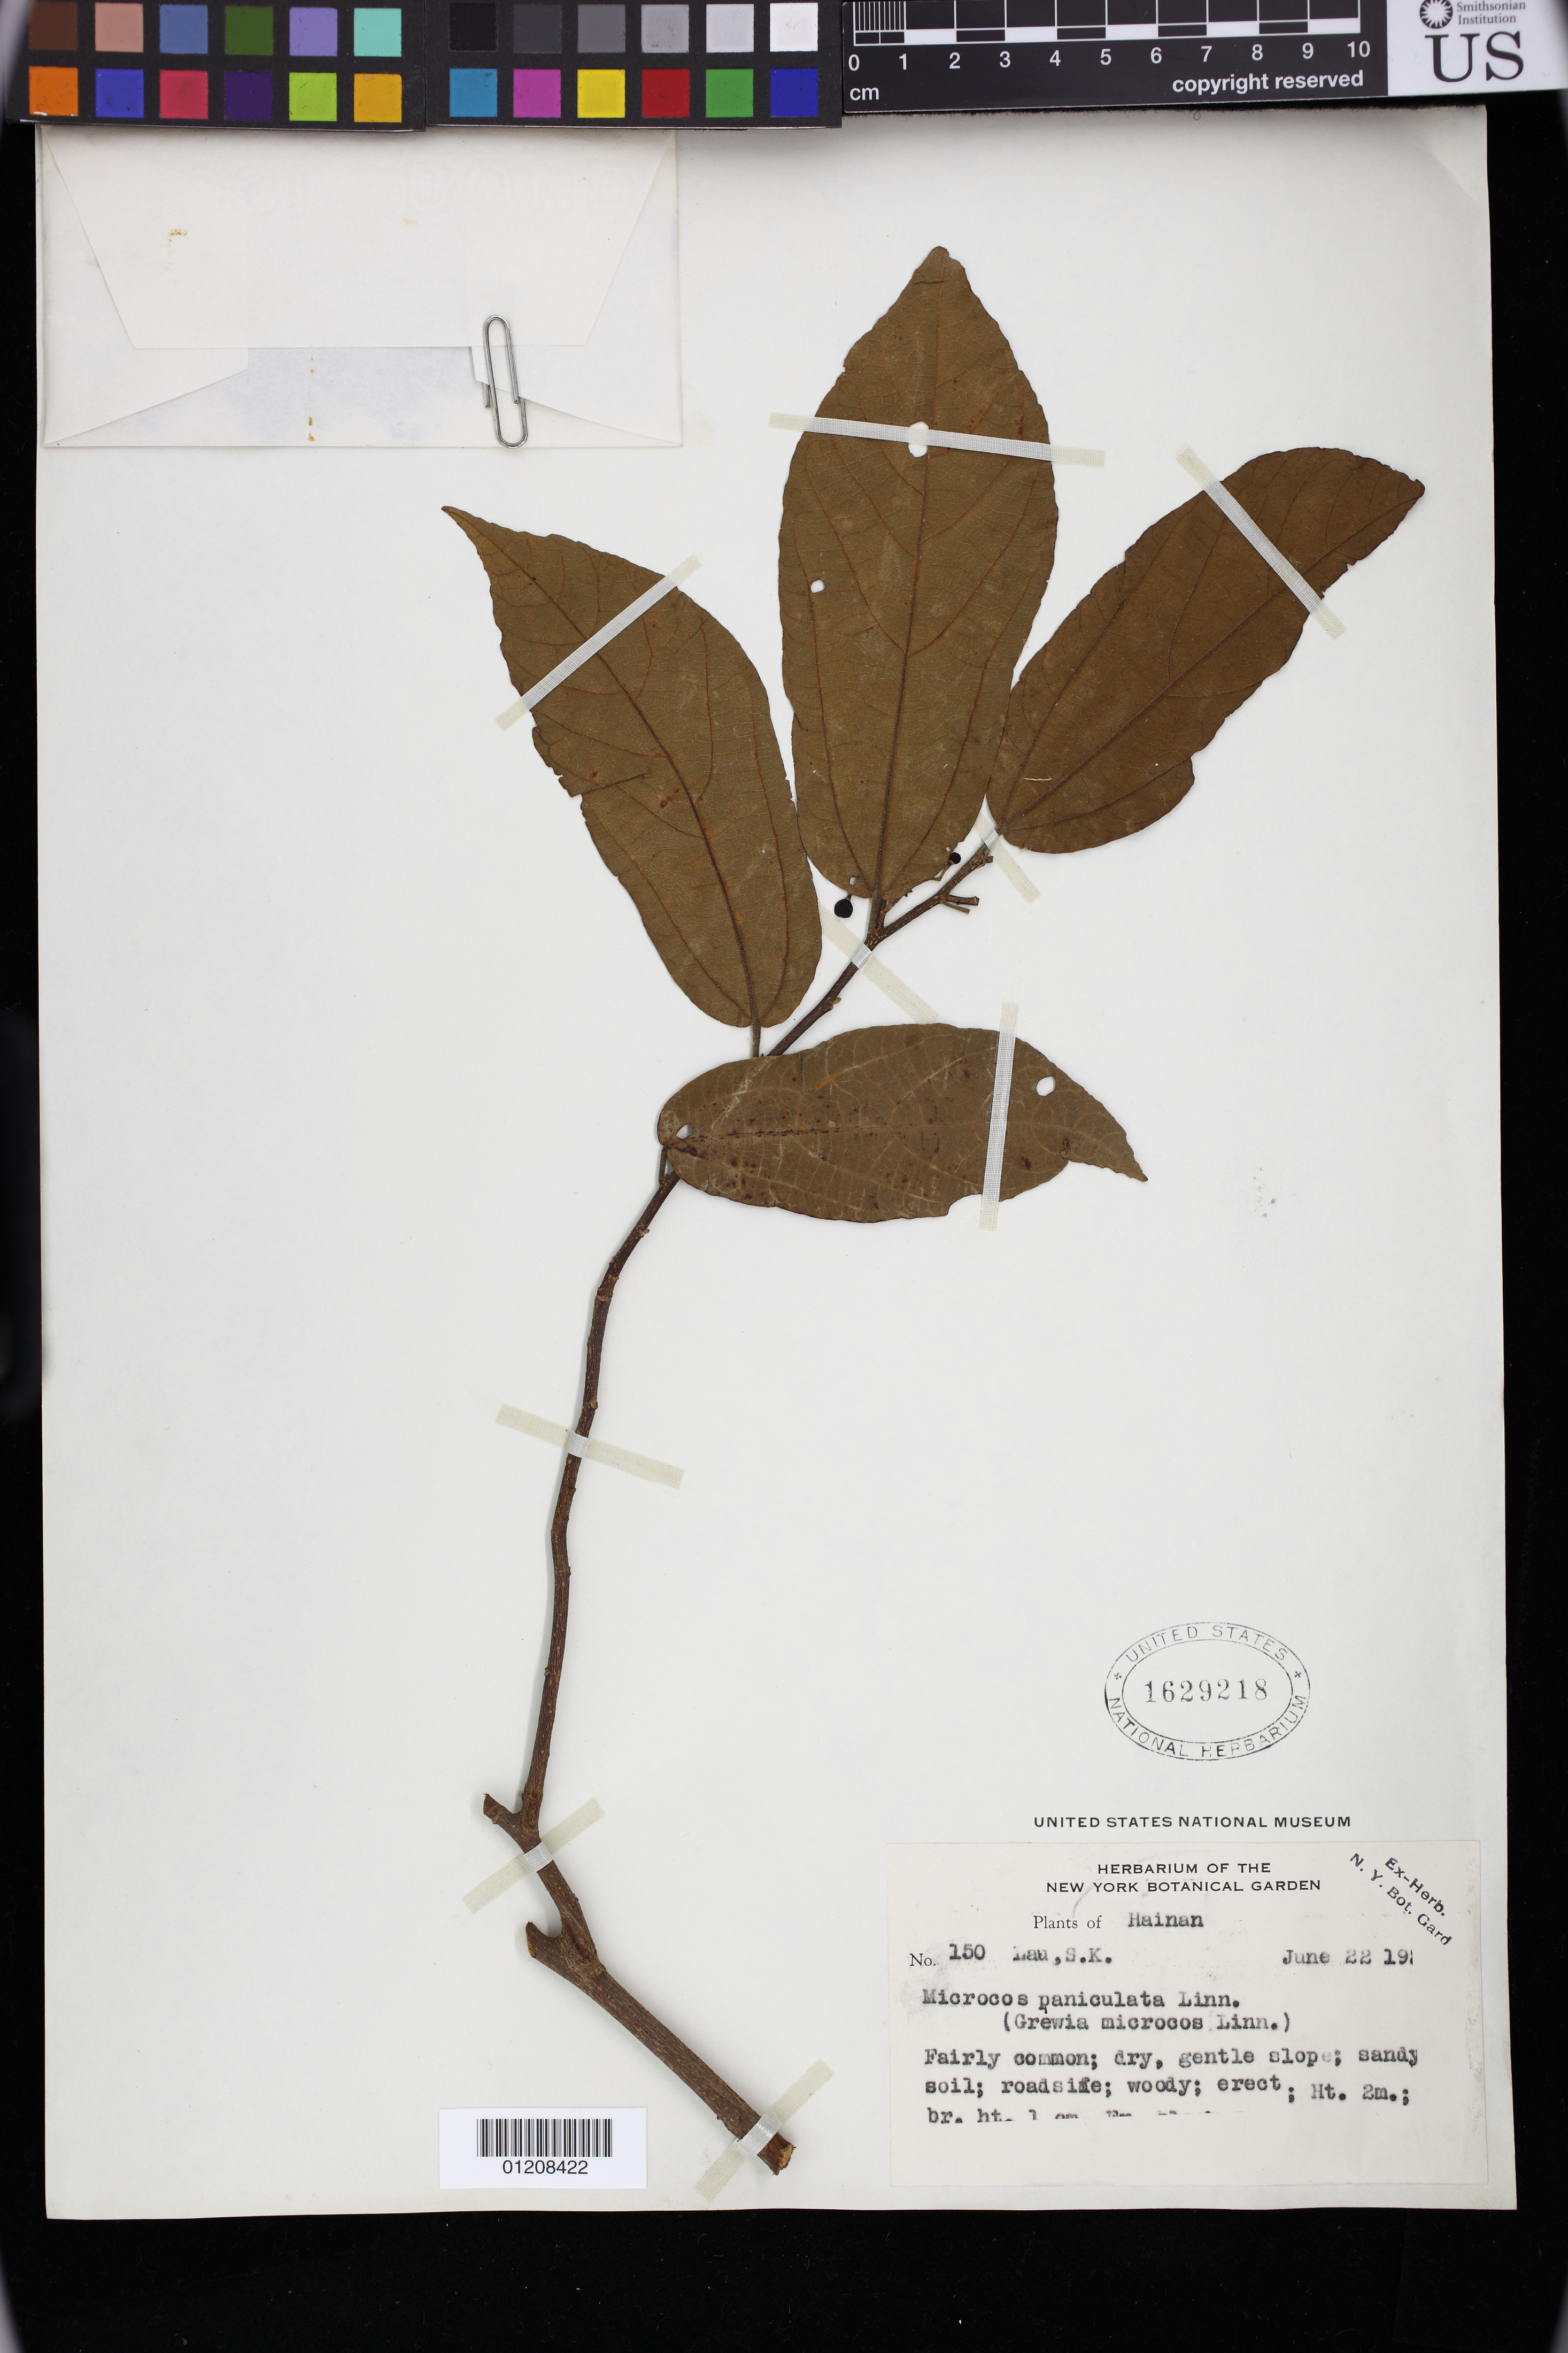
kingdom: Plantae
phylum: Tracheophyta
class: Magnoliopsida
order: Malvales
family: Malvaceae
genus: Microcos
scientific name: Microcos paniculata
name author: L.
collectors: S. K. Lau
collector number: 150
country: China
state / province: Hainan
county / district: Hainan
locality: Fairly common; dry, gentle slope; sandy soil; roadside; woody; erect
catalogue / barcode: US 1629218